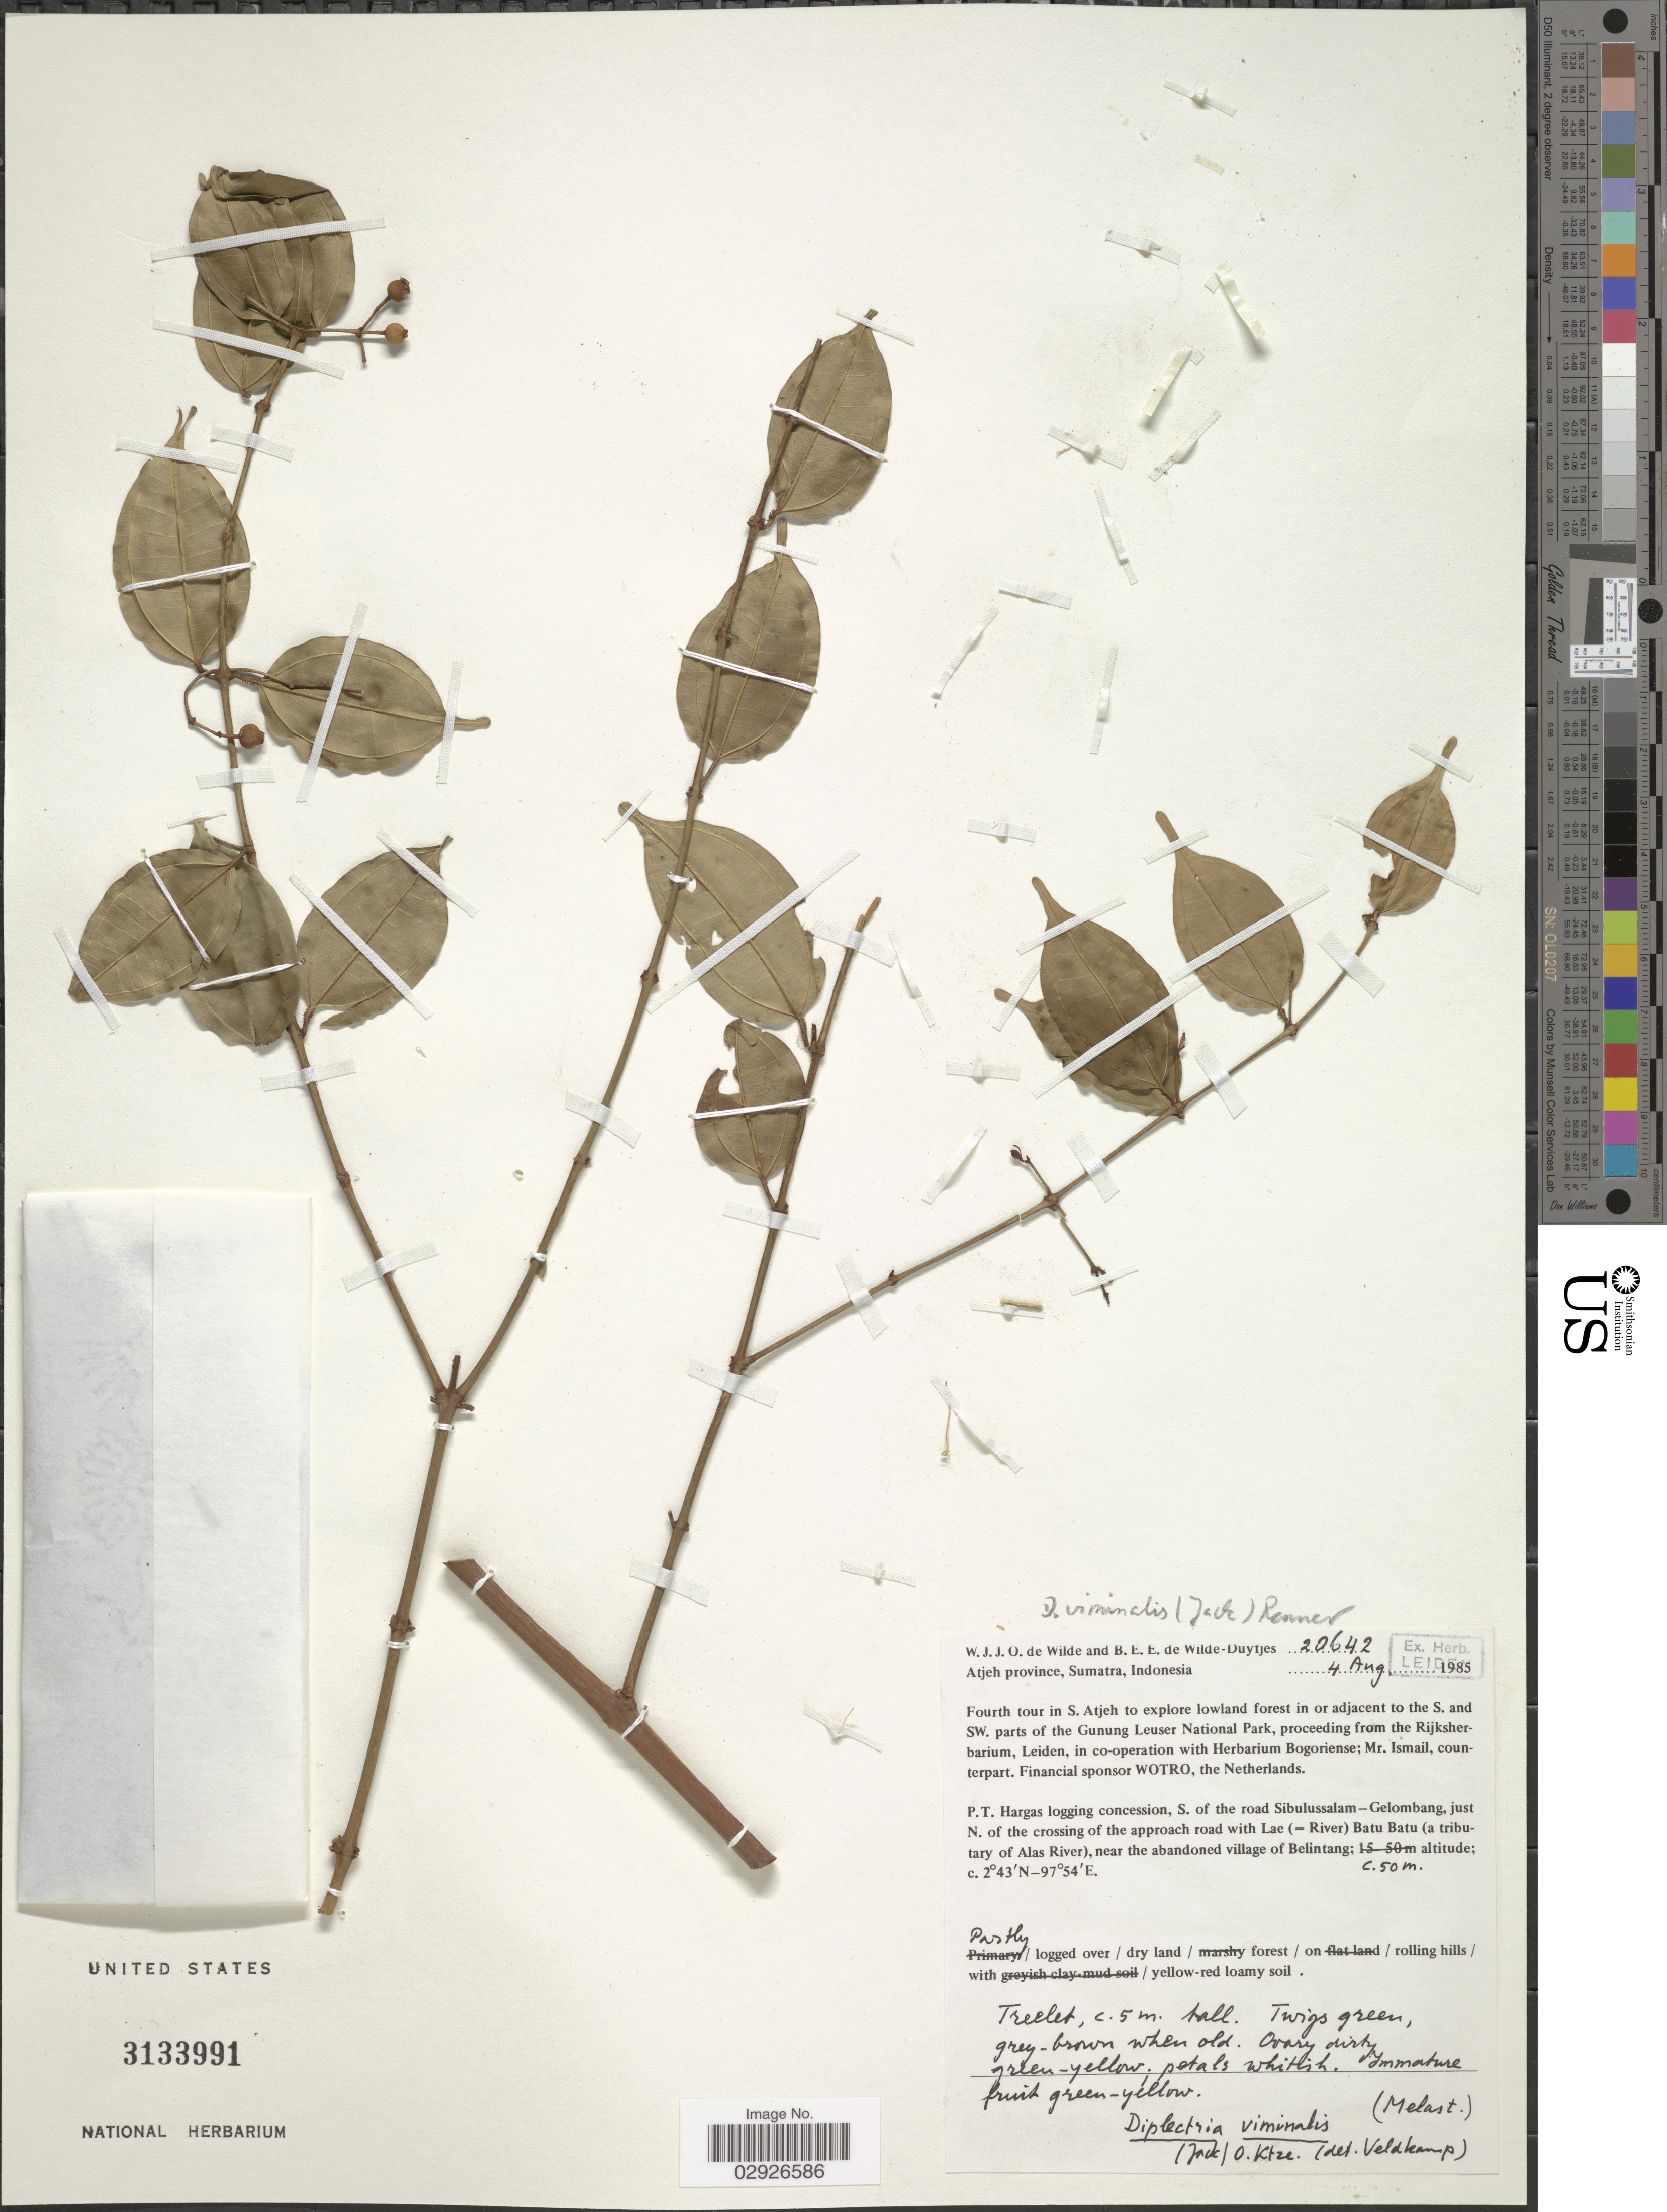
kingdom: Plantae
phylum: Tracheophyta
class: Magnoliopsida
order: Myrtales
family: Melastomataceae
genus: Dissochaeta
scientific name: Dissochaeta viminalis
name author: Clausing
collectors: W. J. de Wilde & B. E. de Wilde-Duyfjes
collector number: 20642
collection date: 1985-08-04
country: Indonesia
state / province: Sumatra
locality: Atjeh province, Sumatra. P.T. Hargas logging concession, S. of the road Sibulussalam-Gelombang, just N. of the crossing of the approach road with Lae (-River) Batu Batu (a tributary of Alas River), near the abandoned village of Belintang.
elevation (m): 50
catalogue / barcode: US 3133991